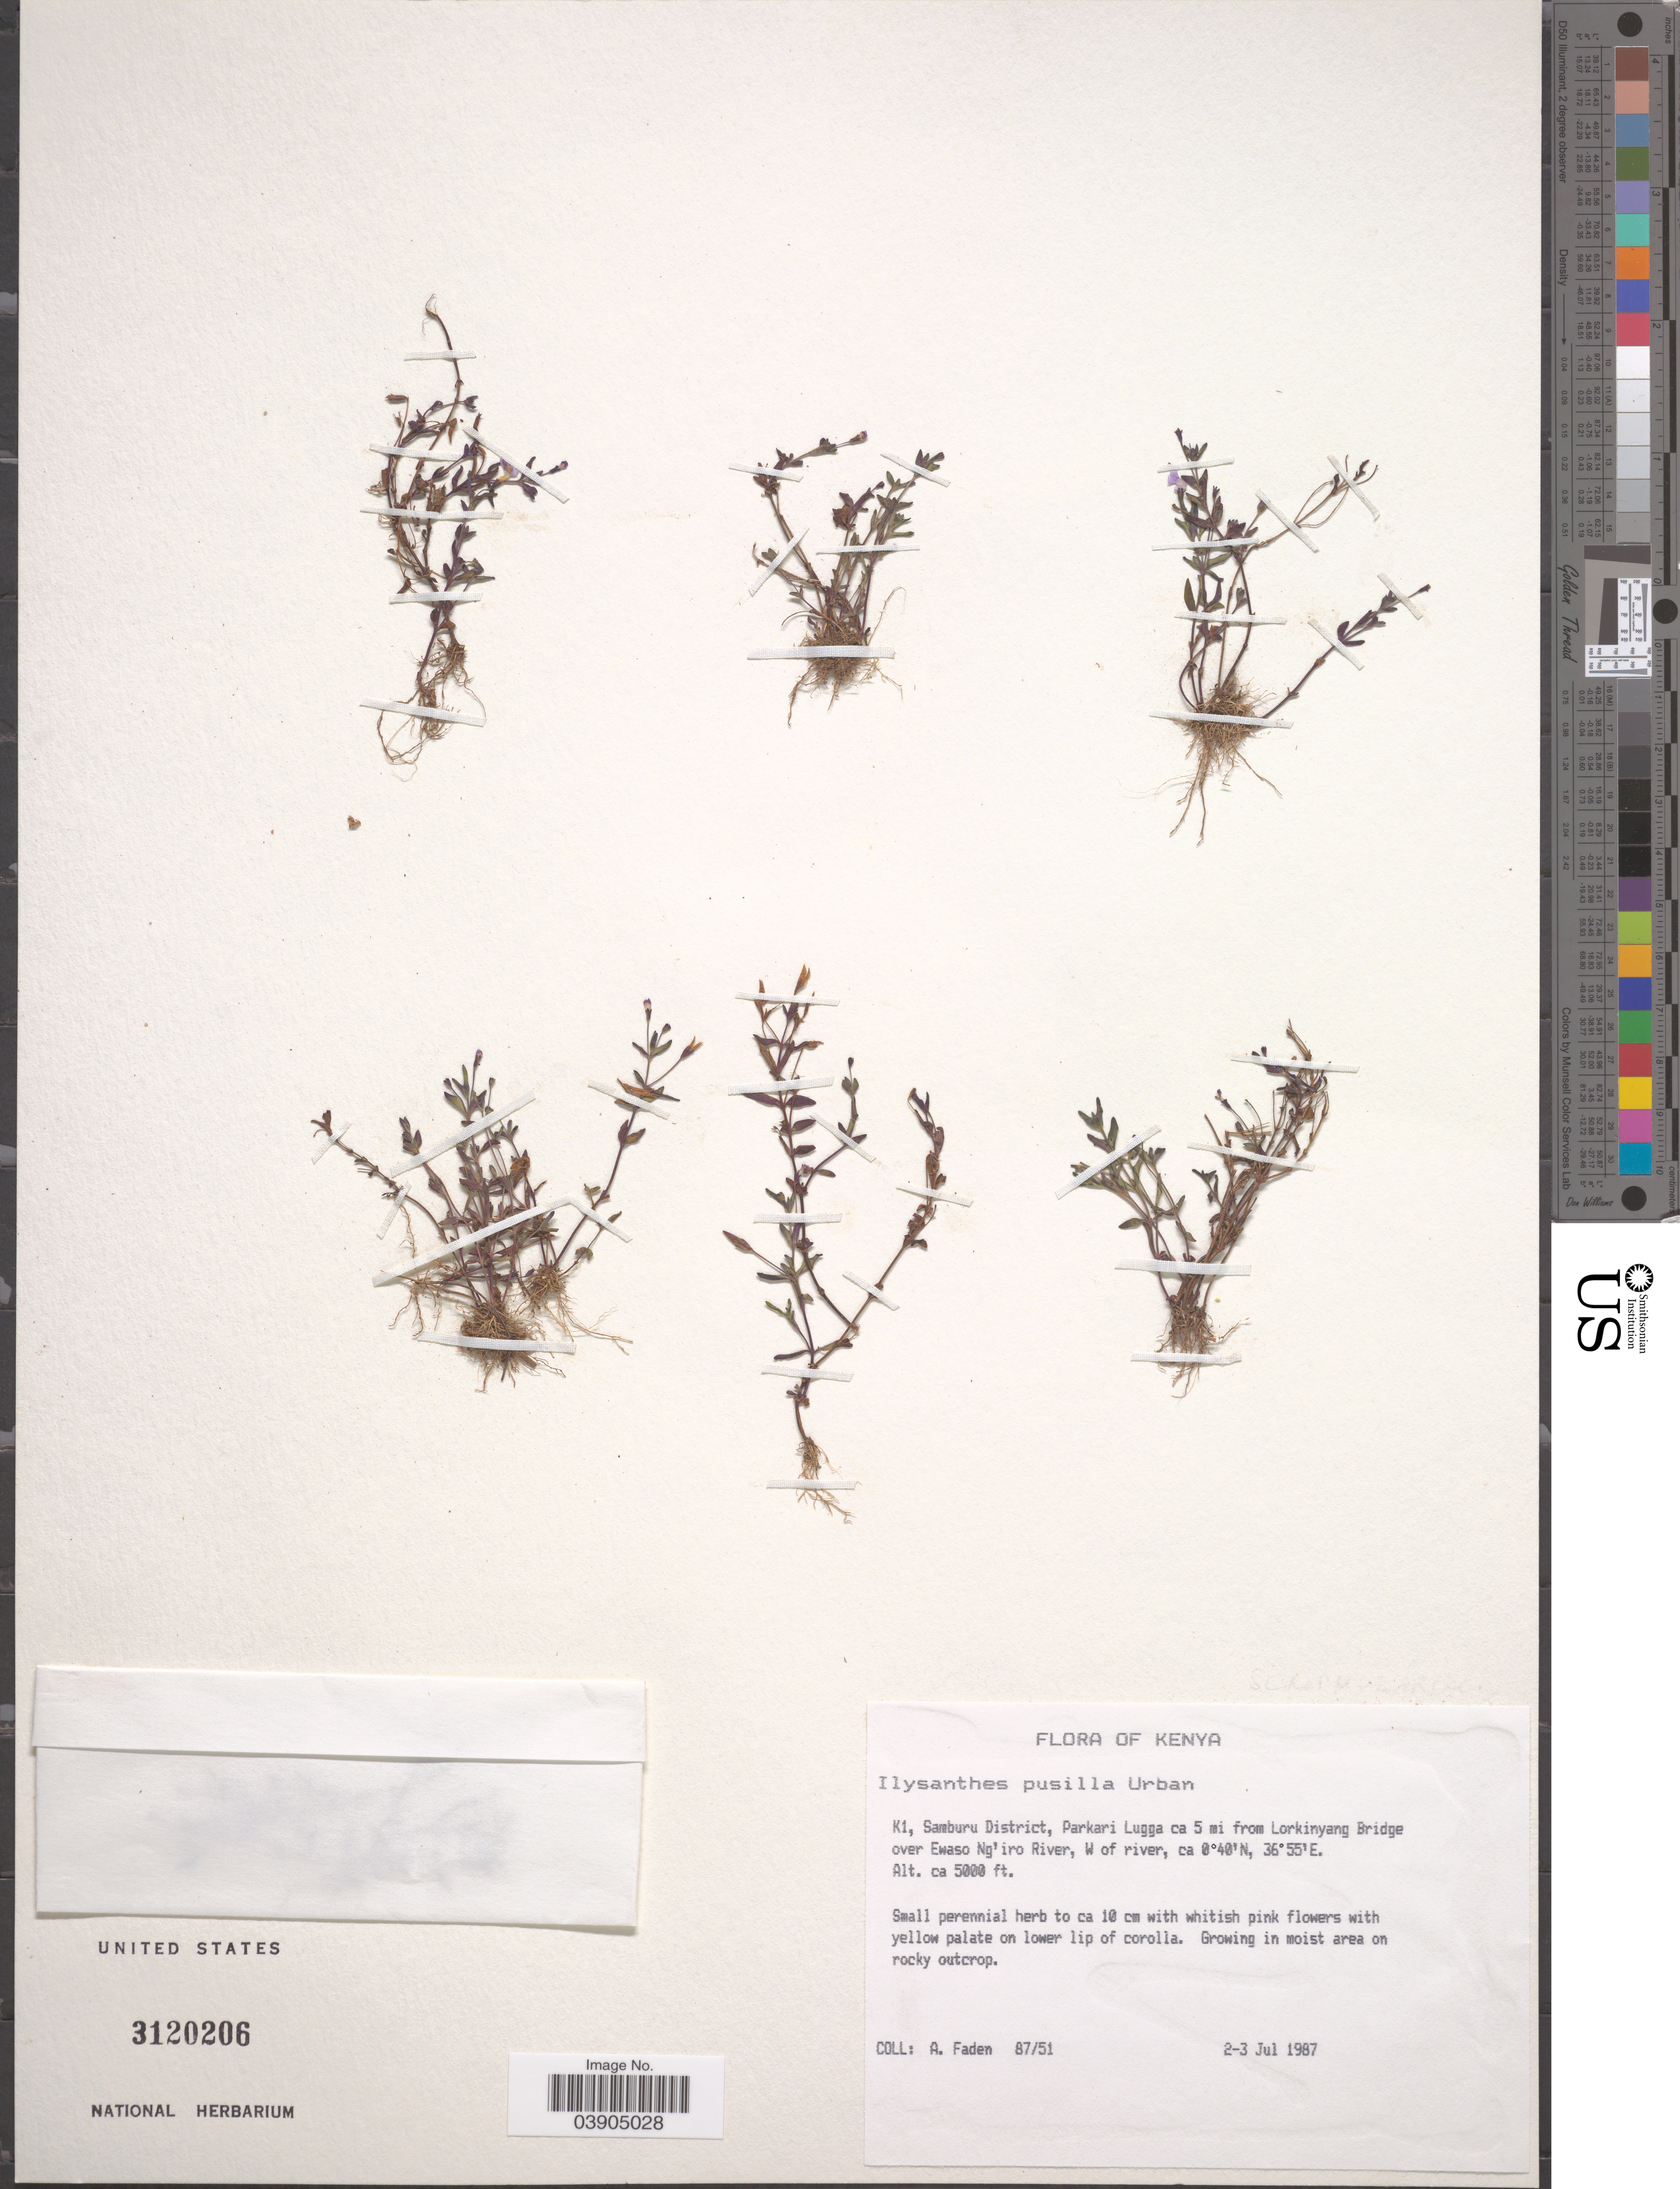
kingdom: Plantae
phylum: Tracheophyta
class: Magnoliopsida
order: Lamiales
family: Linderniaceae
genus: Lindernia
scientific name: Lindernia philcoxii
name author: Eb. Fisch.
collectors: A. J. Faden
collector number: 87/51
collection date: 1987-07-02/1987-07-03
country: Kenya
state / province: Samburu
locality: K1, Samburu District, Parkari Lugga ca 5 mi from Lorkinyang Bridge over Ewaso Ng'iro River, W of river.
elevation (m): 1524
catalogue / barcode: US 3120206